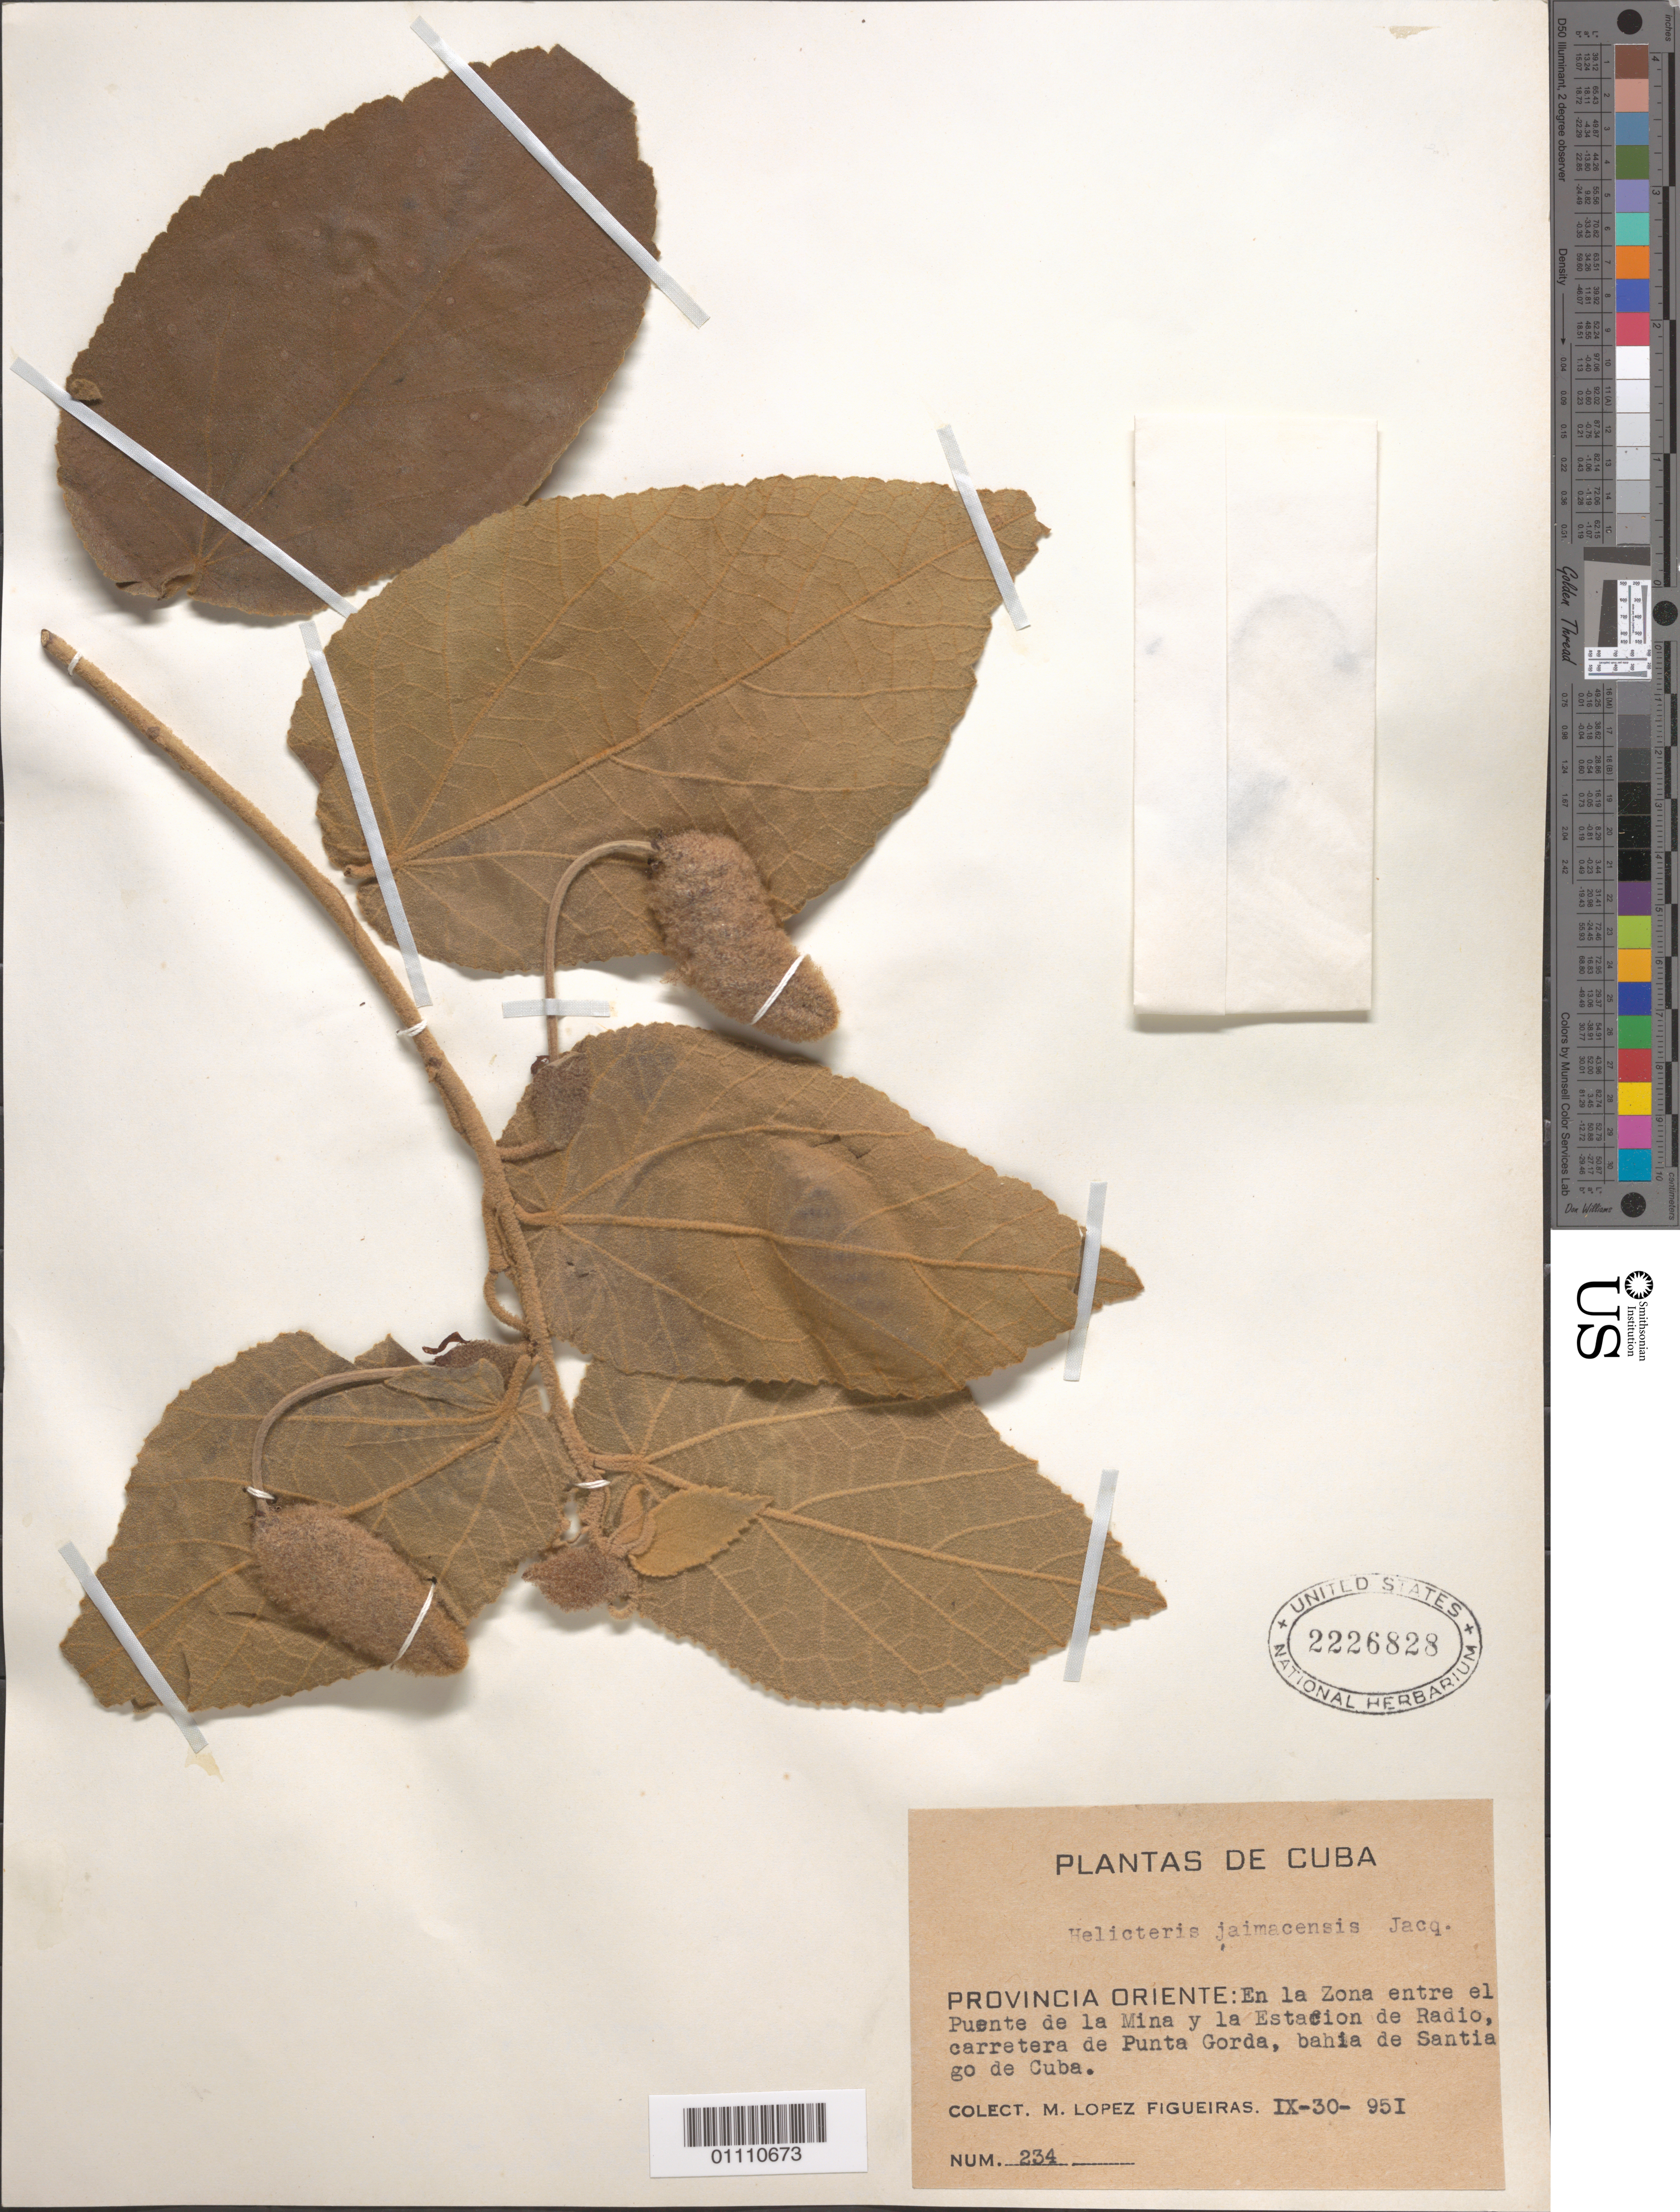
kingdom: Plantae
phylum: Tracheophyta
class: Magnoliopsida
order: Malvales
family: Malvaceae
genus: Helicteres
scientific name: Helicteres jamaicensis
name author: Jacq.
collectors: M. López Figueiras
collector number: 234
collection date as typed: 30 Sep 1951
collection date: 1951-09-30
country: Cuba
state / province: Santiago de Cuba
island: Cuba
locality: En la Zona entre el Puente de la Mina y la Estacion de Radio, carretera de Punta Gorda, bahia de Santiago de Cuba, Provincia Oriente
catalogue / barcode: US 2226828